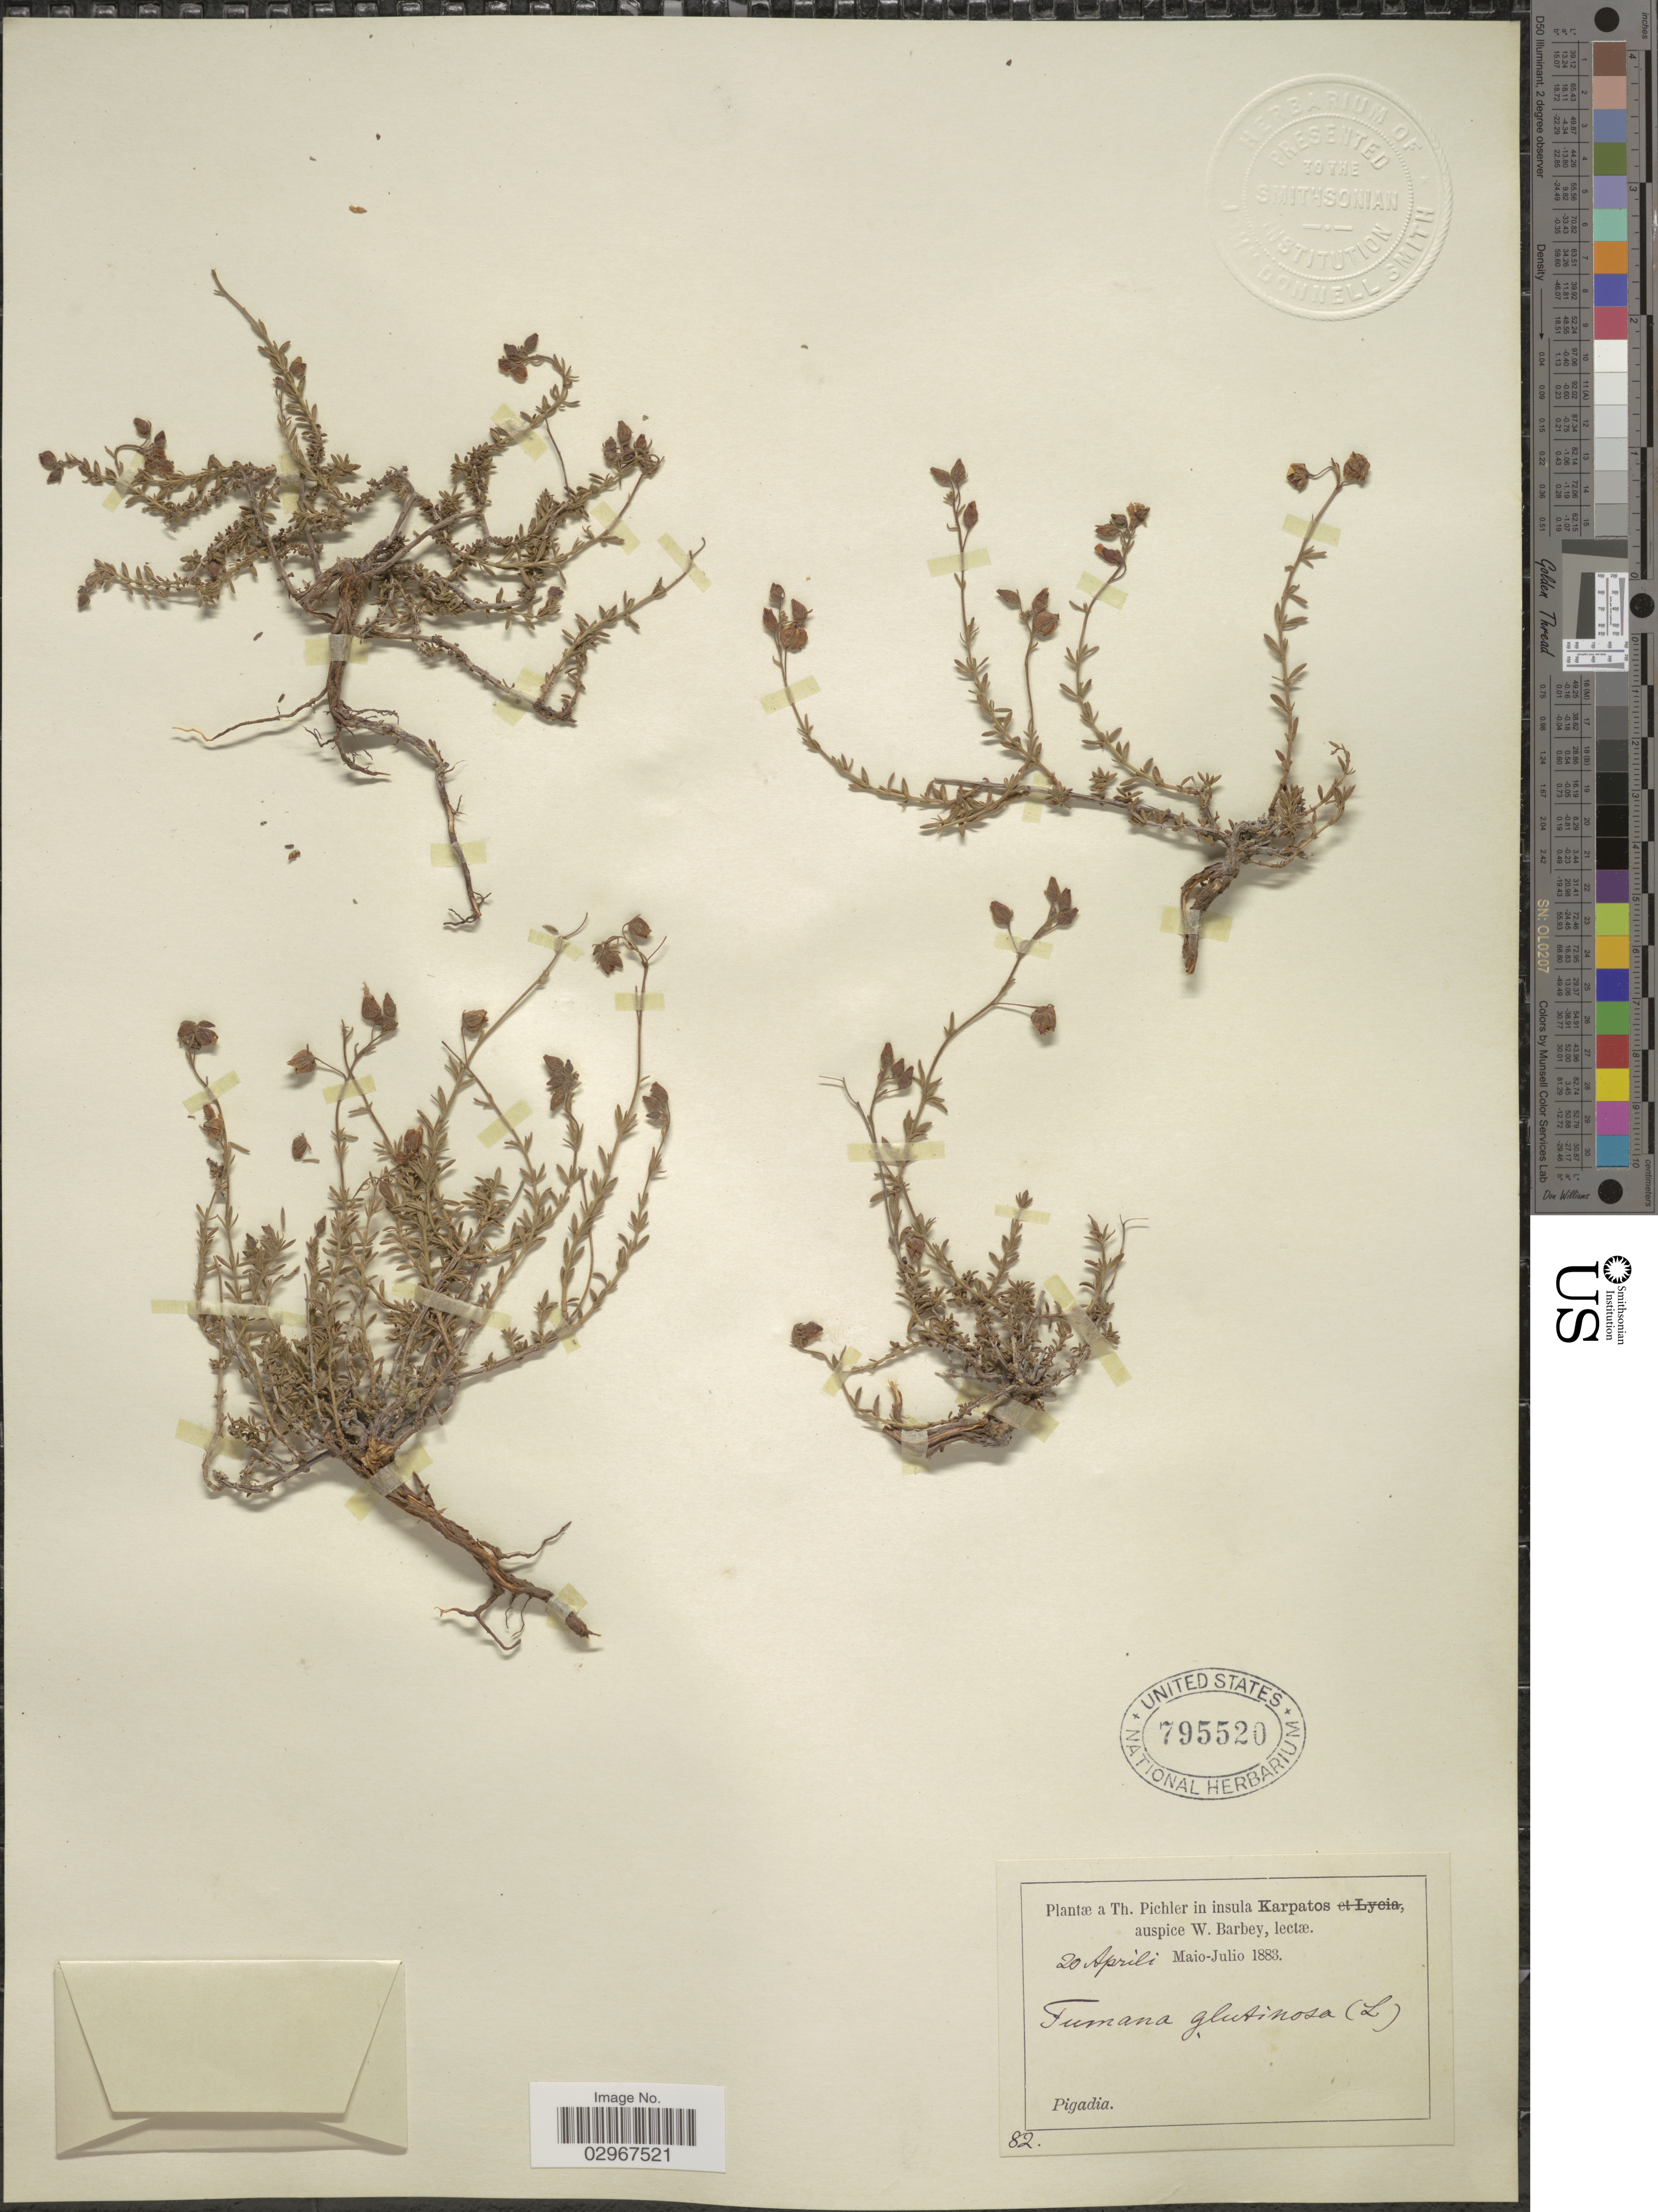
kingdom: Plantae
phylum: Tracheophyta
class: Magnoliopsida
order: Malvales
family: Cistaceae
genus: Fumana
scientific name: Fumana glutinosa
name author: (L.) Boiss.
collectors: W. Barbey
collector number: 82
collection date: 1883-05/1883-07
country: Greece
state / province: South Aegean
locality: In insula Karpatos. Pigadia.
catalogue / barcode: US 795520